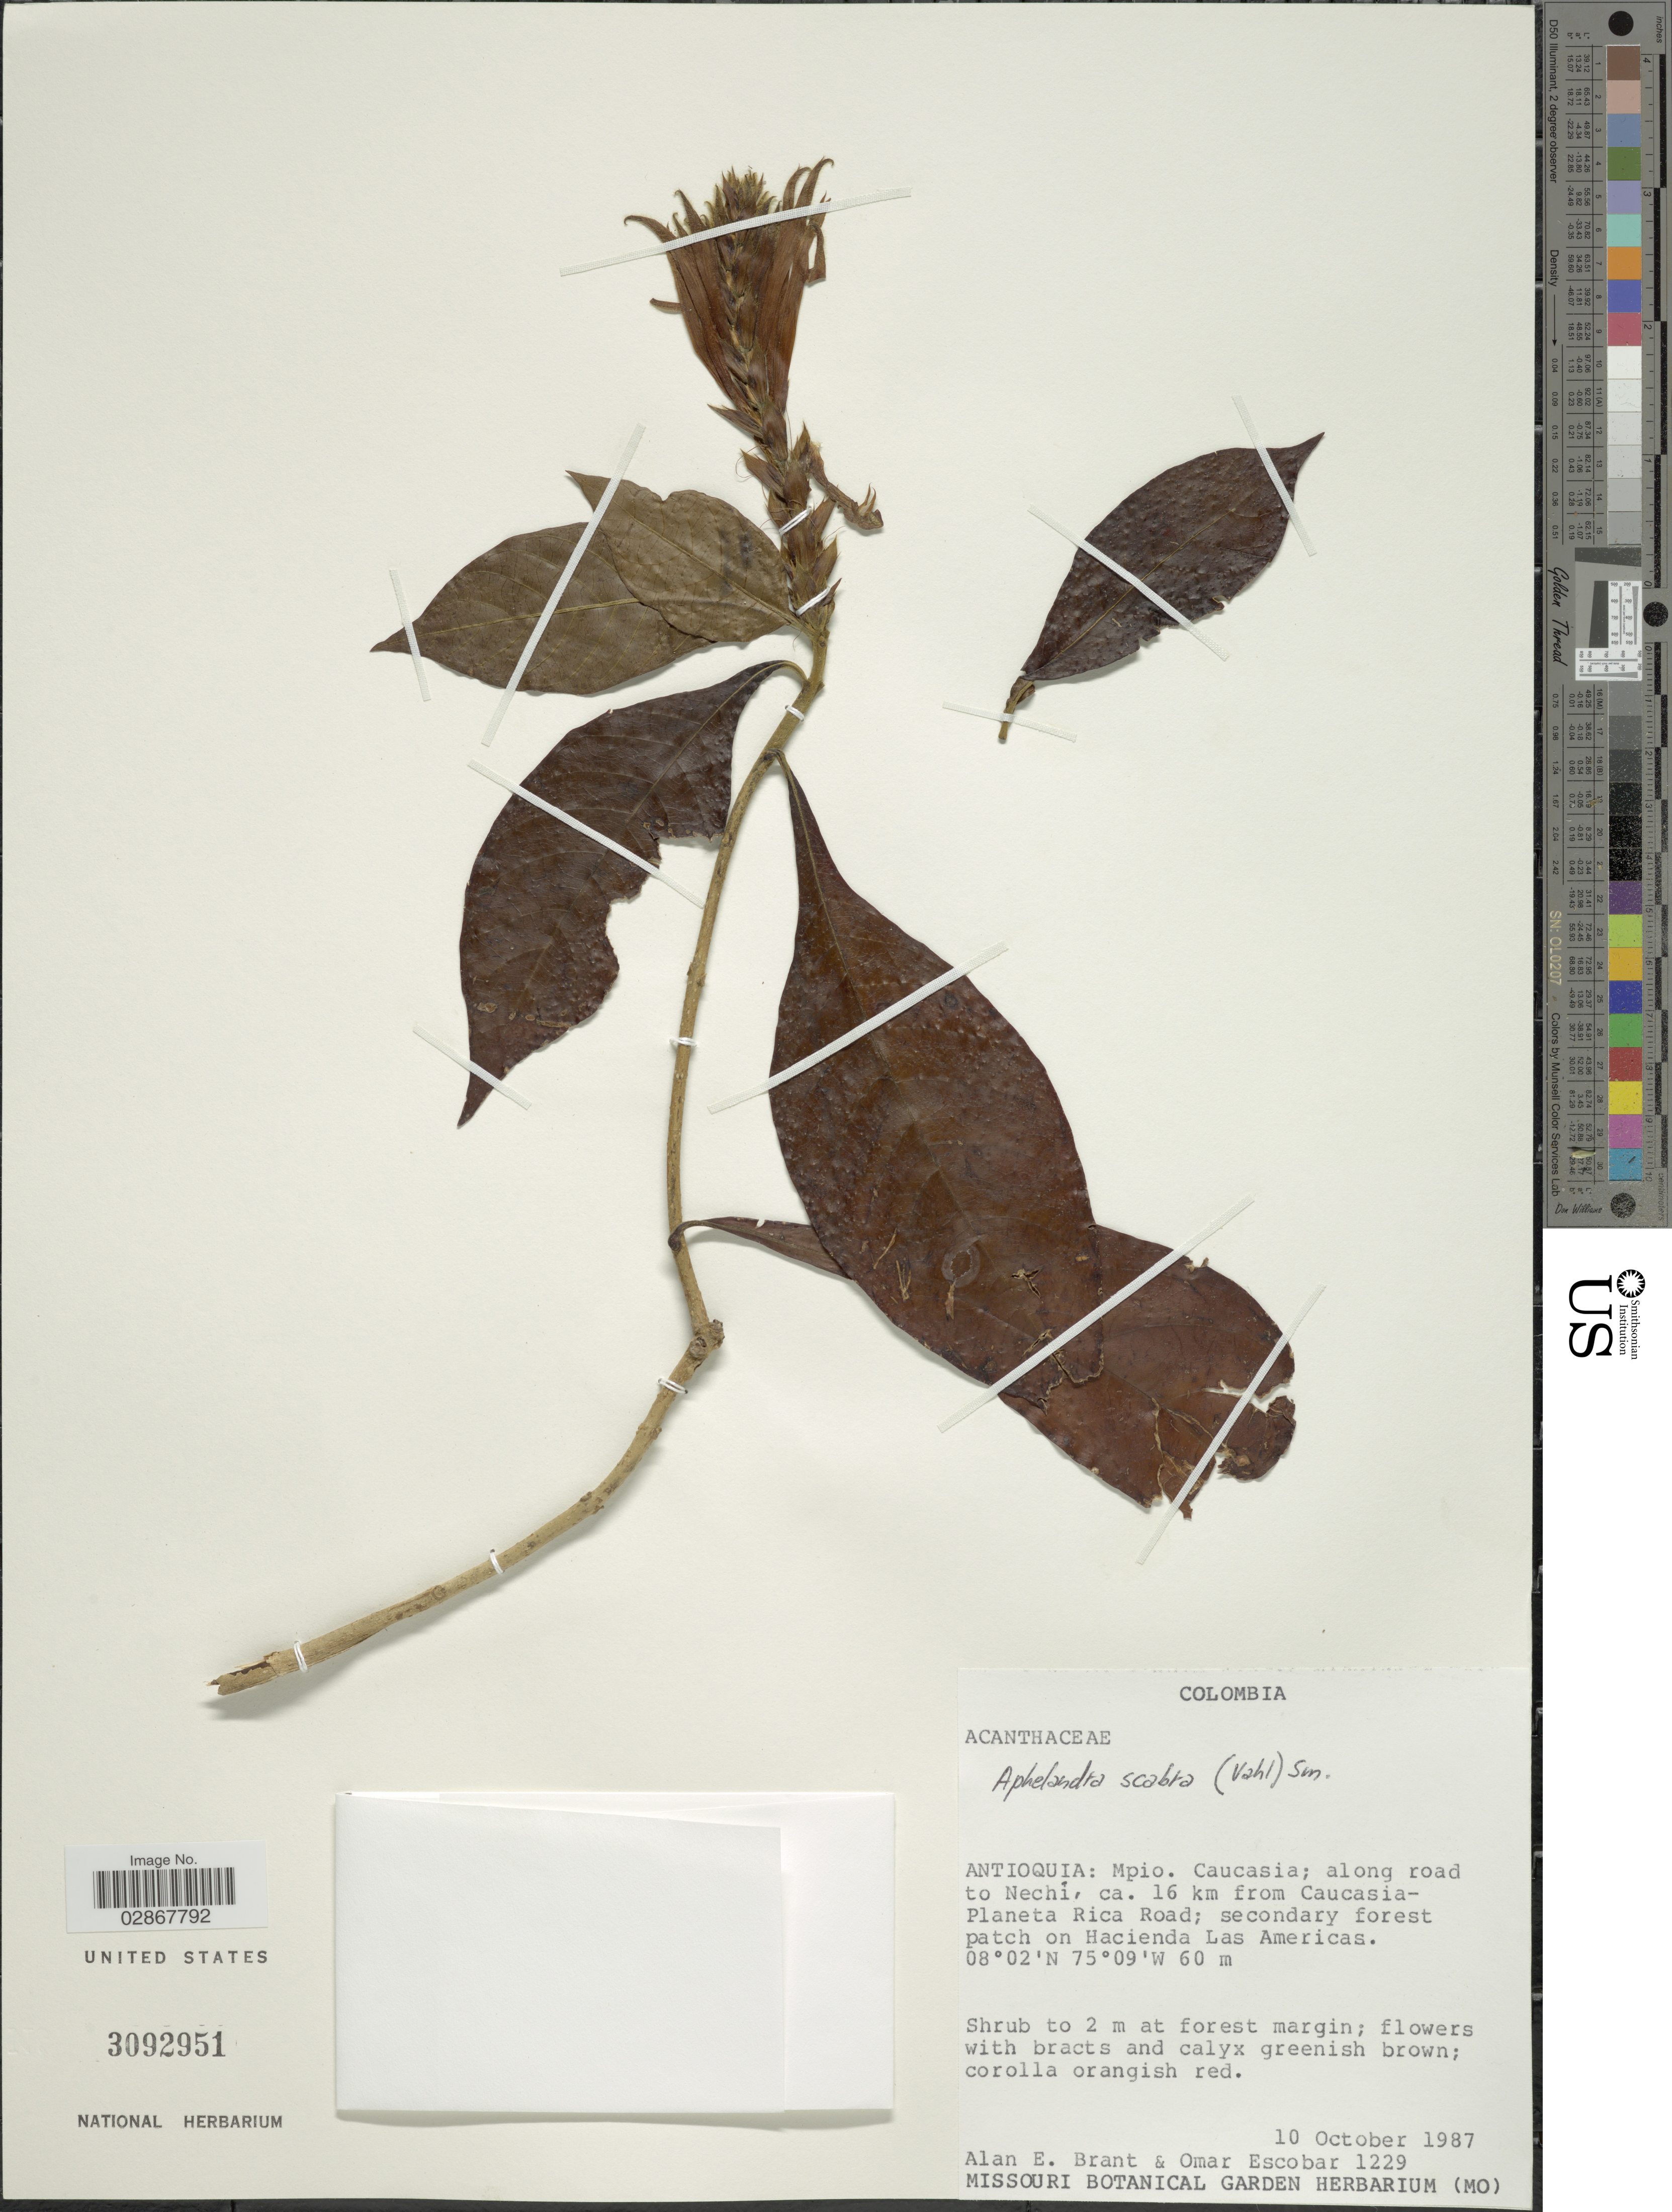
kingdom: Plantae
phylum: Tracheophyta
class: Magnoliopsida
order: Lamiales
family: Acanthaceae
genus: Aphelandra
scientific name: Aphelandra scabra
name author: (Vahl) Sm.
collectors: A. Brant & O. D. Escobar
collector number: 1229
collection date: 1987-10-10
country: Colombia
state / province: Antioquia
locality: Mpio. Caucasia; along road to Nechí, ca. 16 km from Caucasia-Planeta Rica Road; secondary forest patch on Hacienda Las Americas.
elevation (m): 60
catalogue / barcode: US 3092951